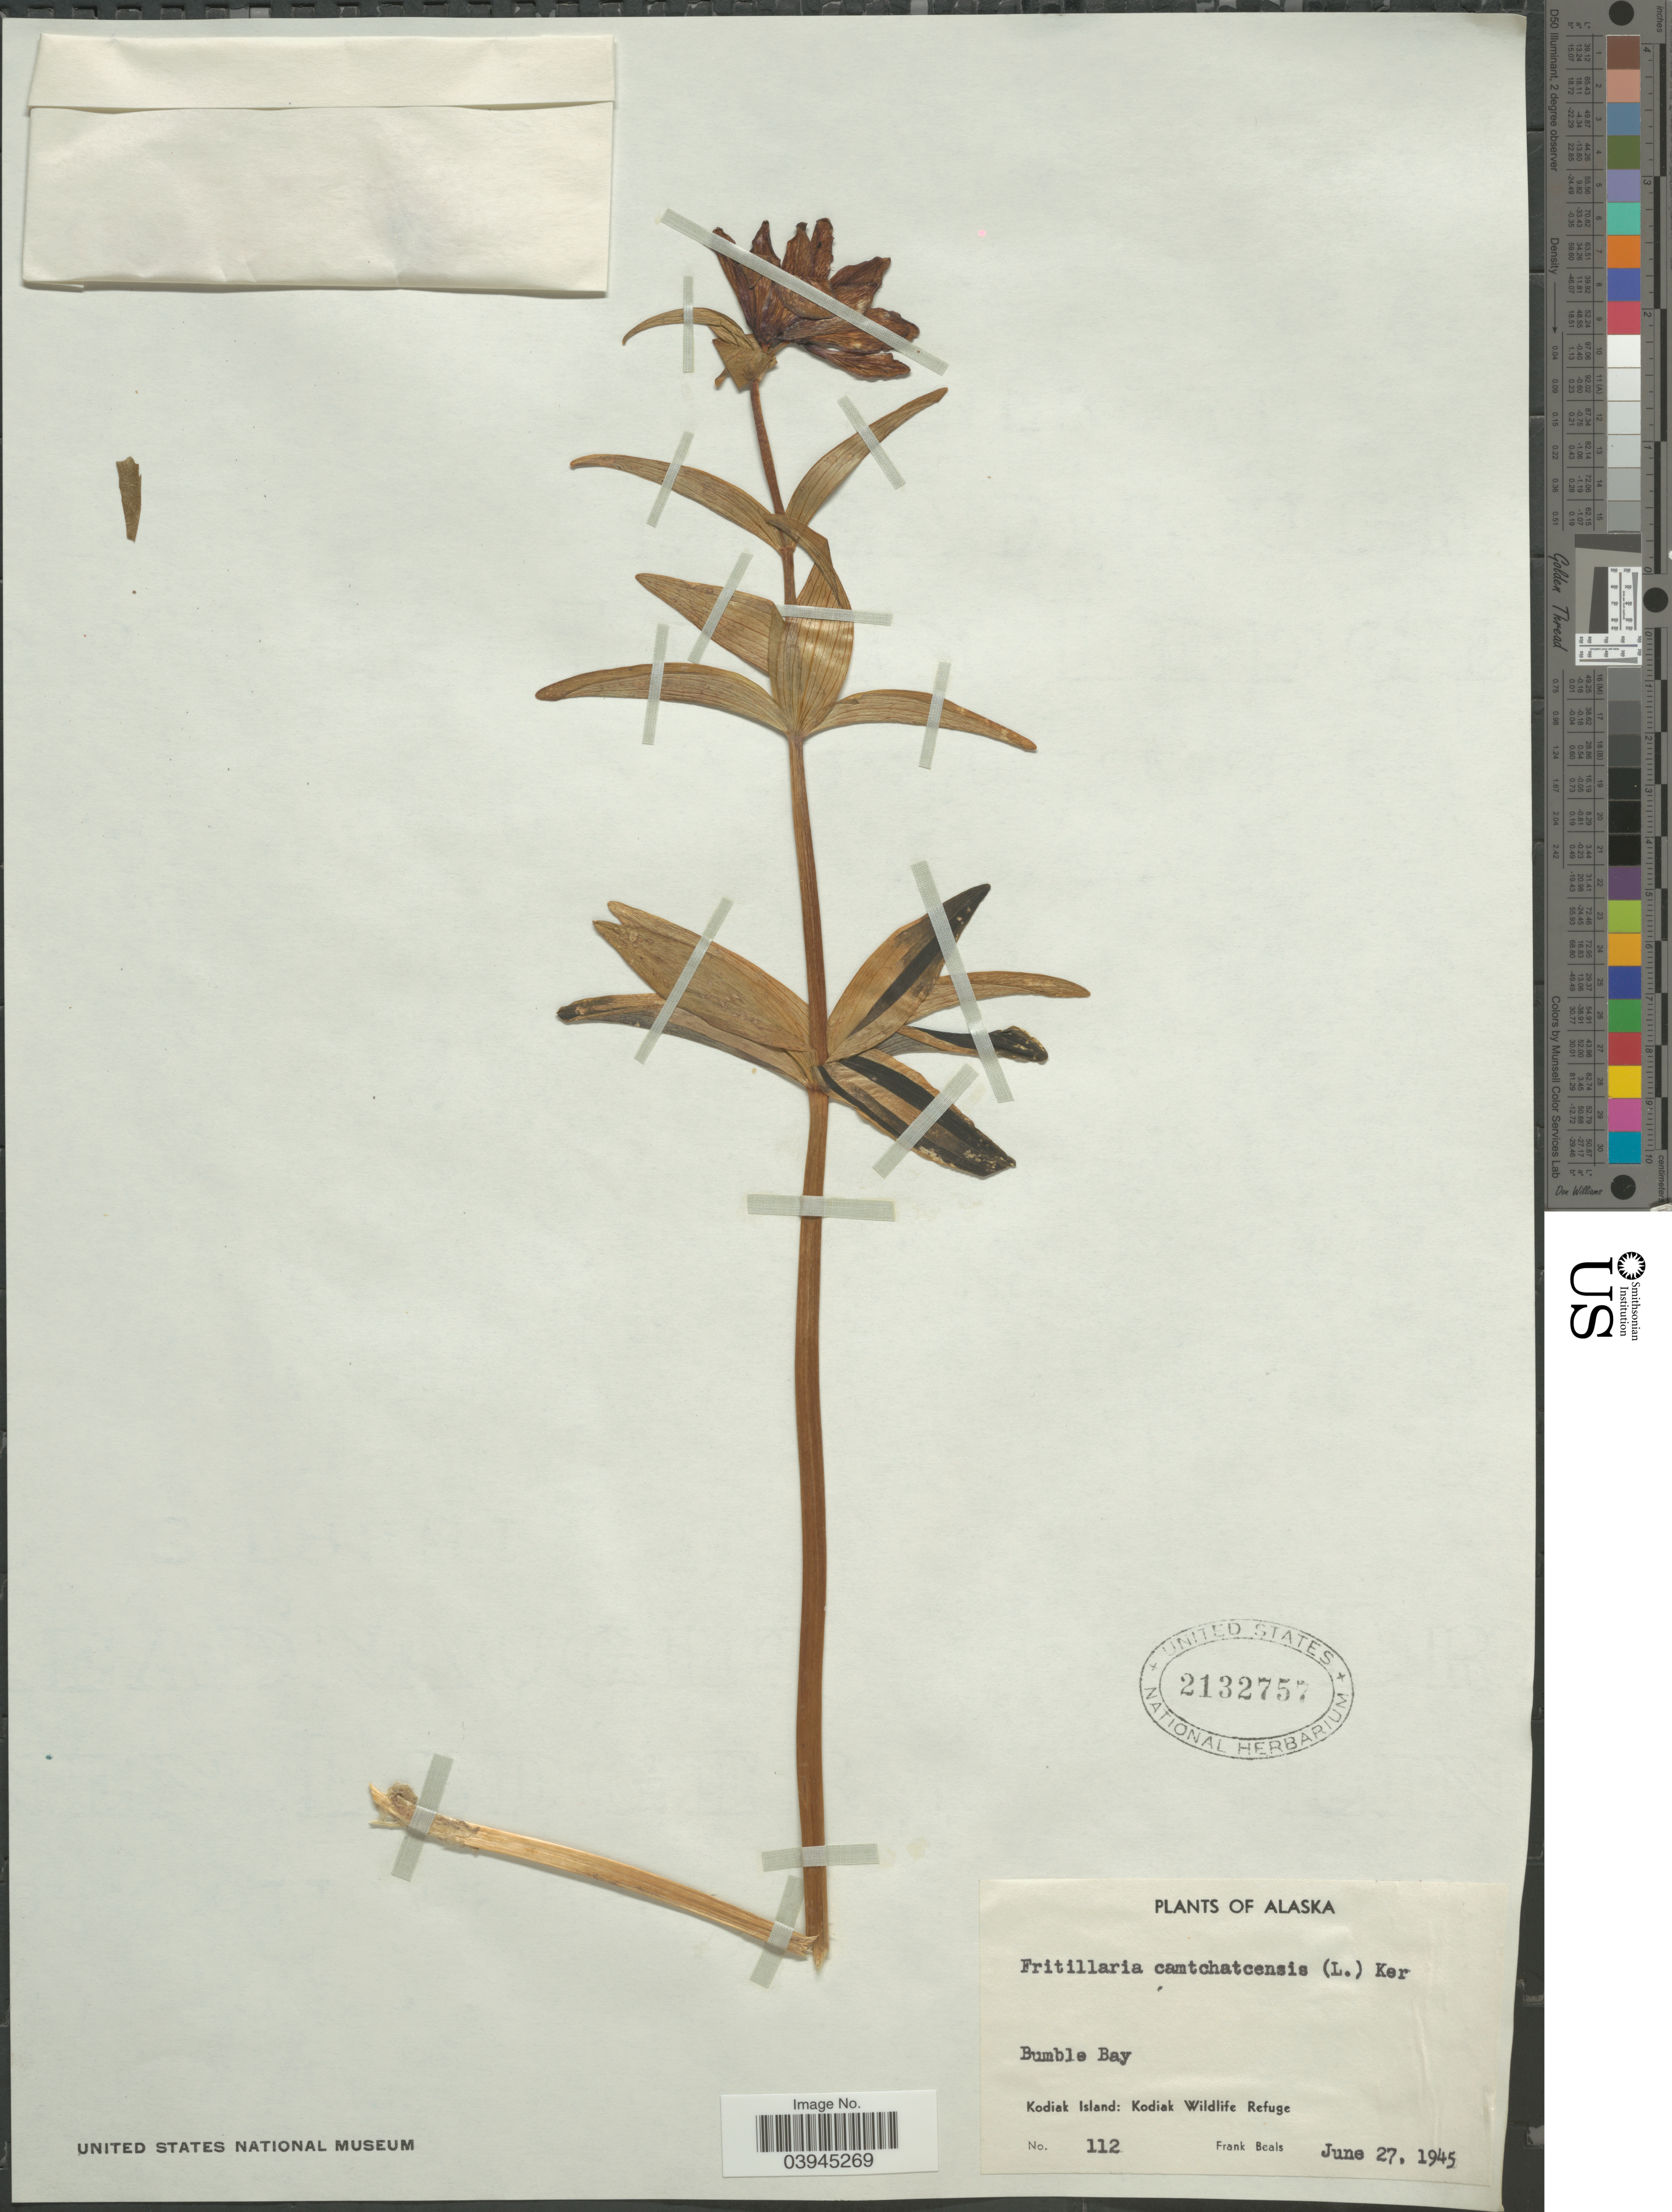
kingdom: Plantae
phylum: Tracheophyta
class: Liliopsida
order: Liliales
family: Liliaceae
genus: Fritillaria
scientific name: Fritillaria camschatcensis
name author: (L.) Ker Gawl.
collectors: F. Beals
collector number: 112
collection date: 1945-06-27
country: United States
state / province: Alaska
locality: Bumble Bay. Kodiak Island: Kodiak Wildlife Refuge.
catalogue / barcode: US 2132757